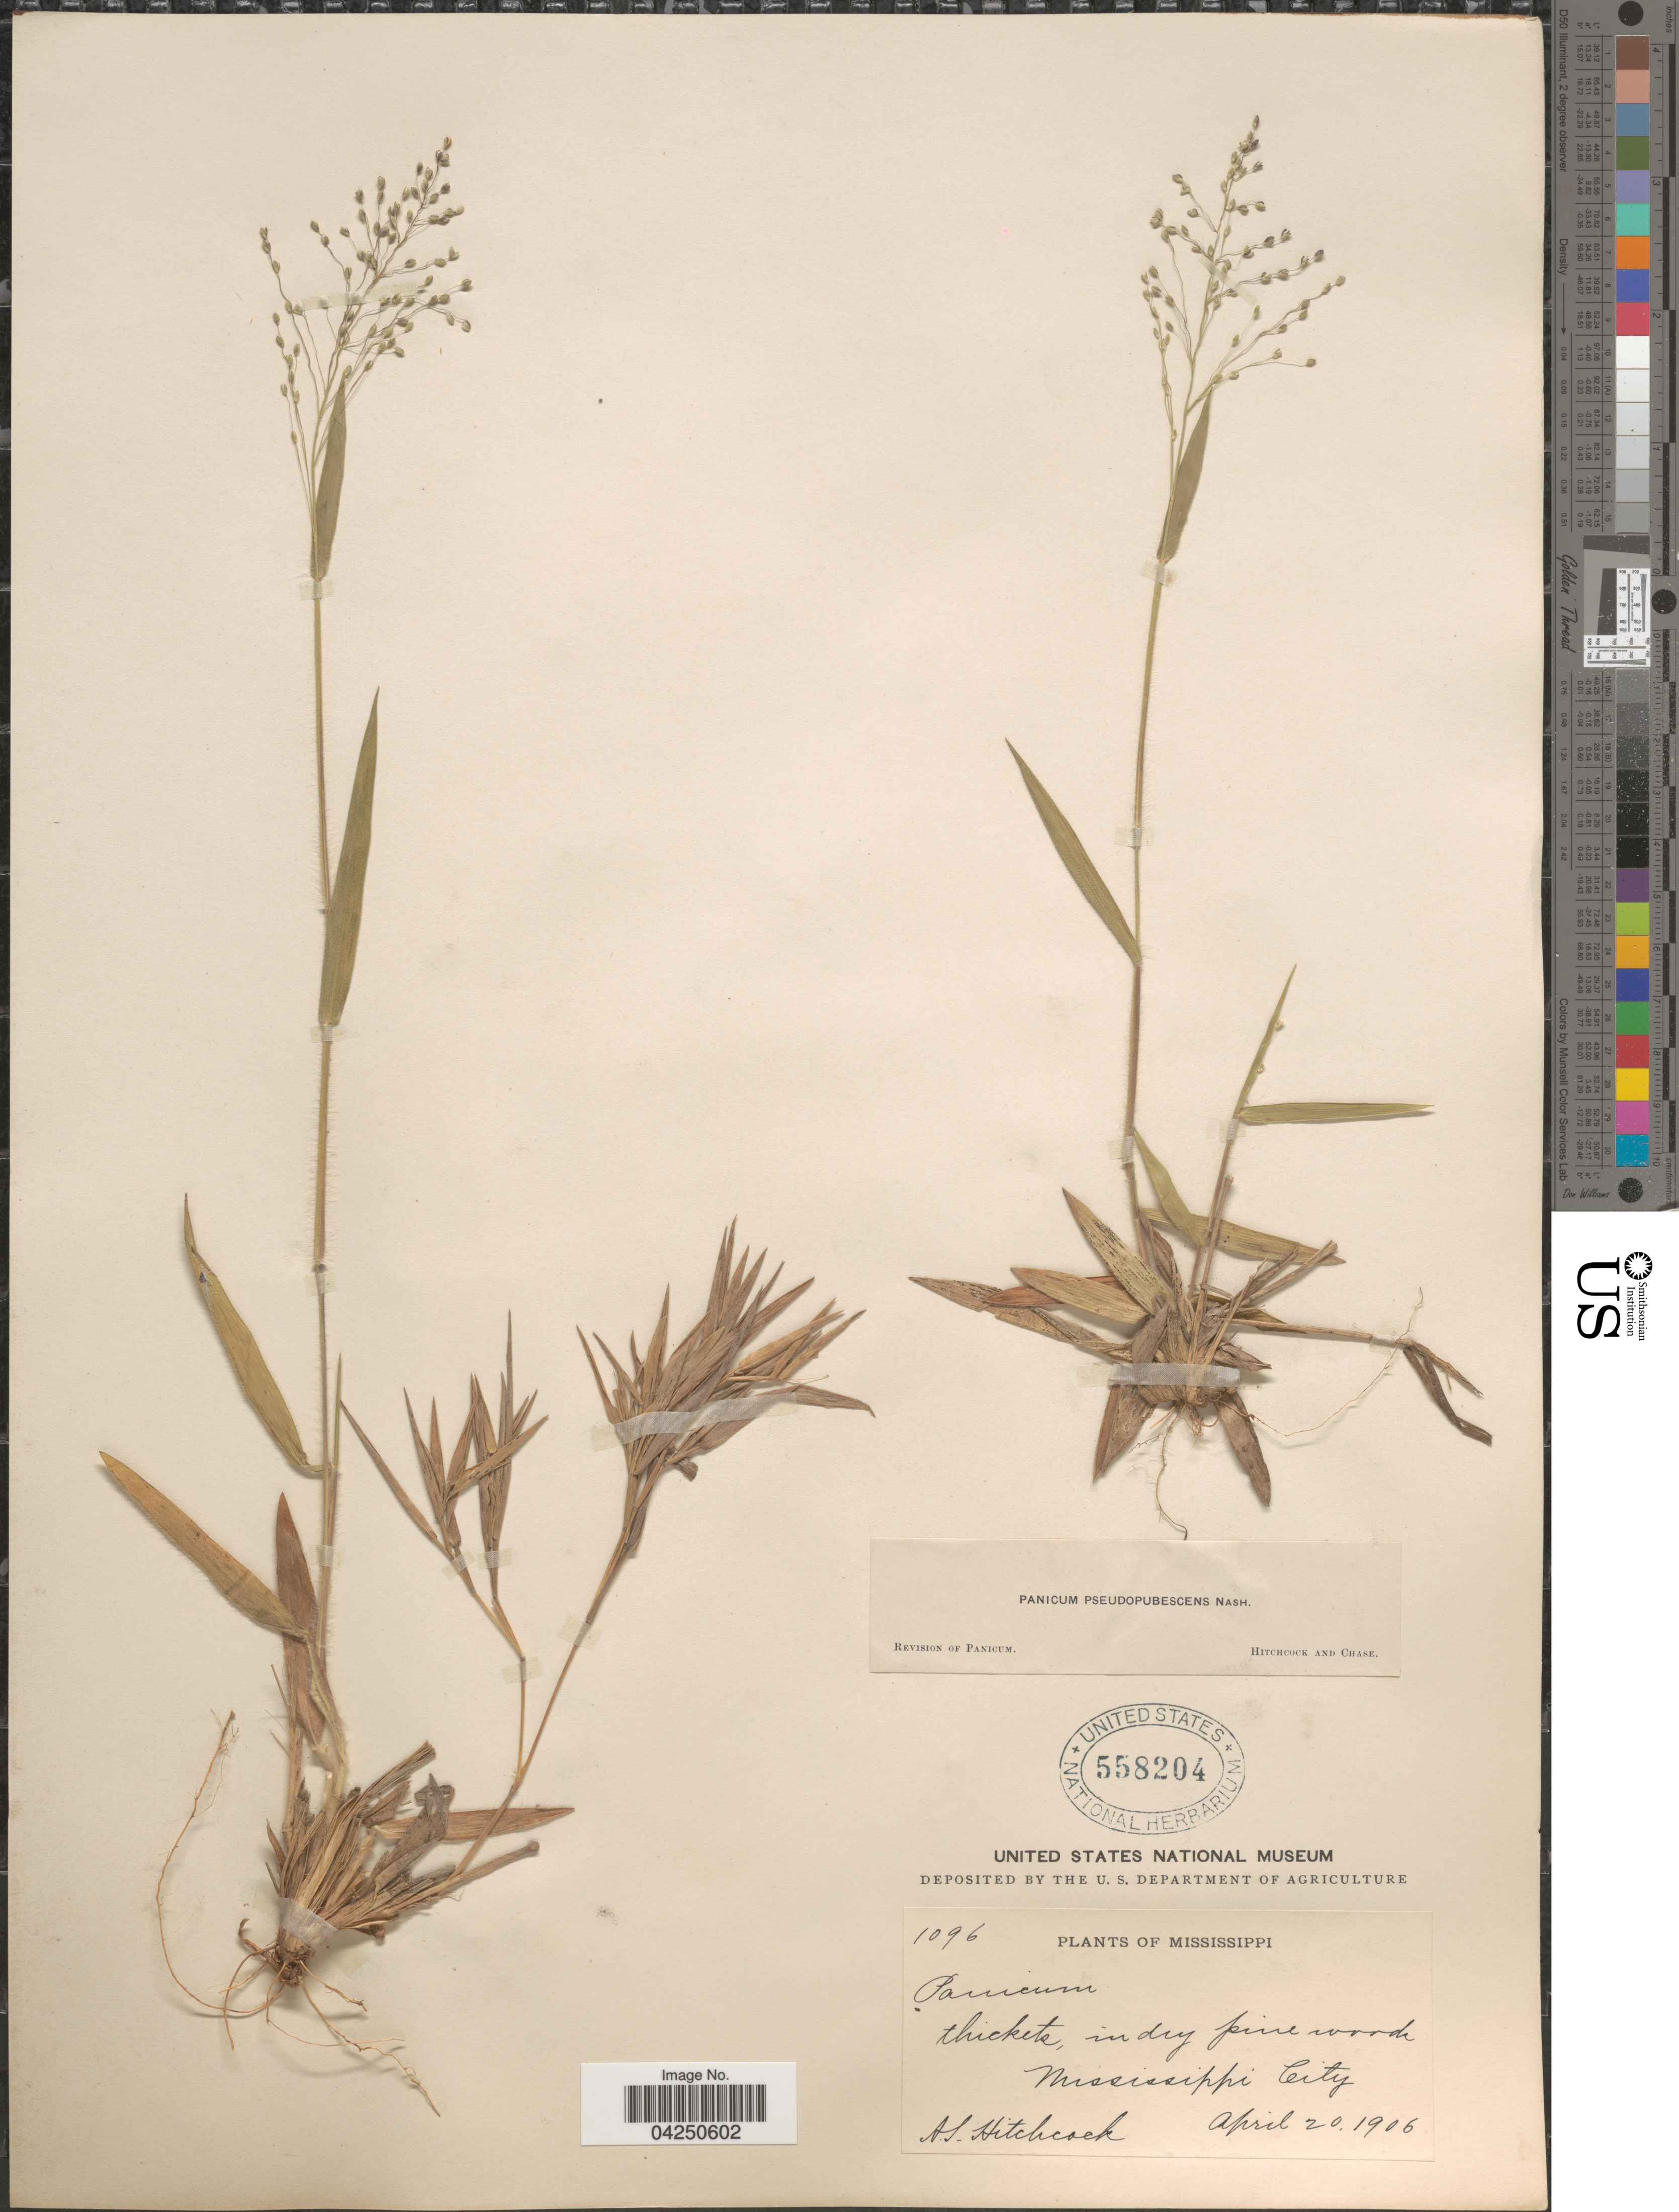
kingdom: Plantae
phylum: Tracheophyta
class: Liliopsida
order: Poales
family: Poaceae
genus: Dichanthelium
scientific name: Dichanthelium acuminatum var. acuminatum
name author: (Sw.) Gould & C.A. Clark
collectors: A. S. Hitchcock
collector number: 1096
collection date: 1906-04-20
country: United States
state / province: Mississippi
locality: Thickets, in dry pine woods. Mississippi City.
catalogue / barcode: US 558204